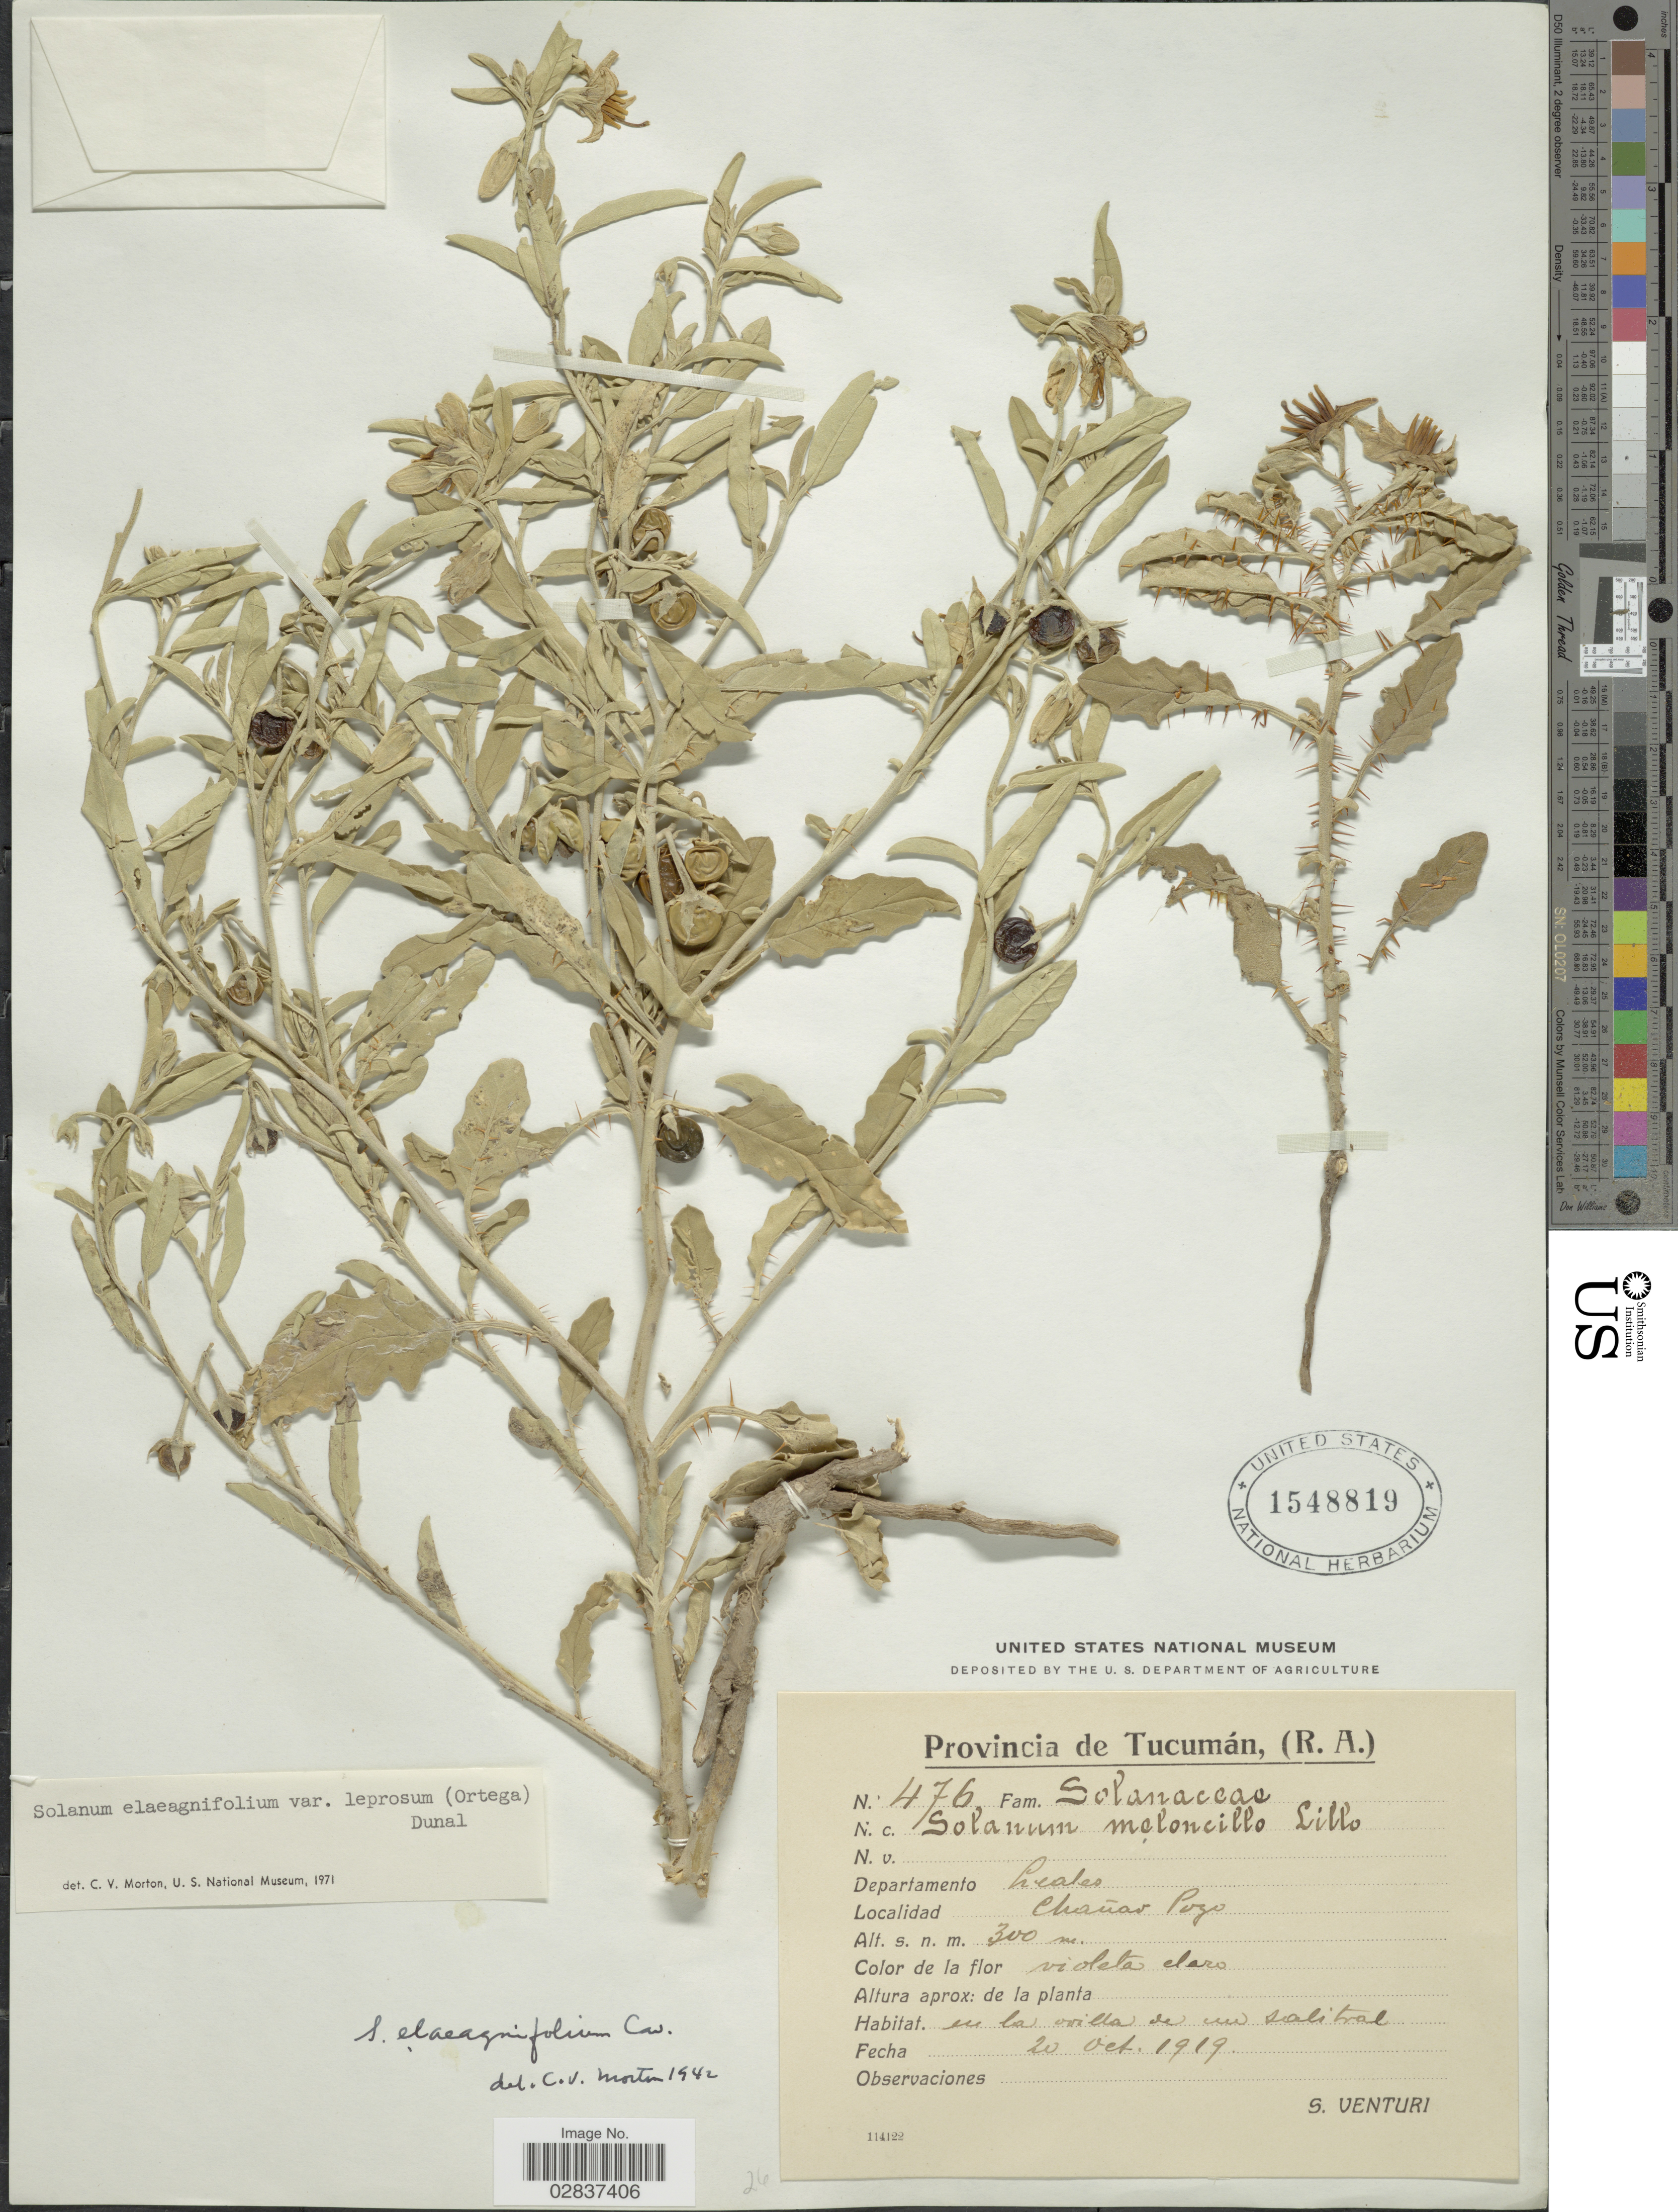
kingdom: Plantae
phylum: Tracheophyta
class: Magnoliopsida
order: Solanales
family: Solanaceae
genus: Solanum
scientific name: Solanum elaeagnifolium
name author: Cav.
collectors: S. Venturi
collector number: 476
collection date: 1919-10-20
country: Argentina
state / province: Tucuman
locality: Departamento Leales, Chañar Pozo.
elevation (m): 300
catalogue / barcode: US 1548819